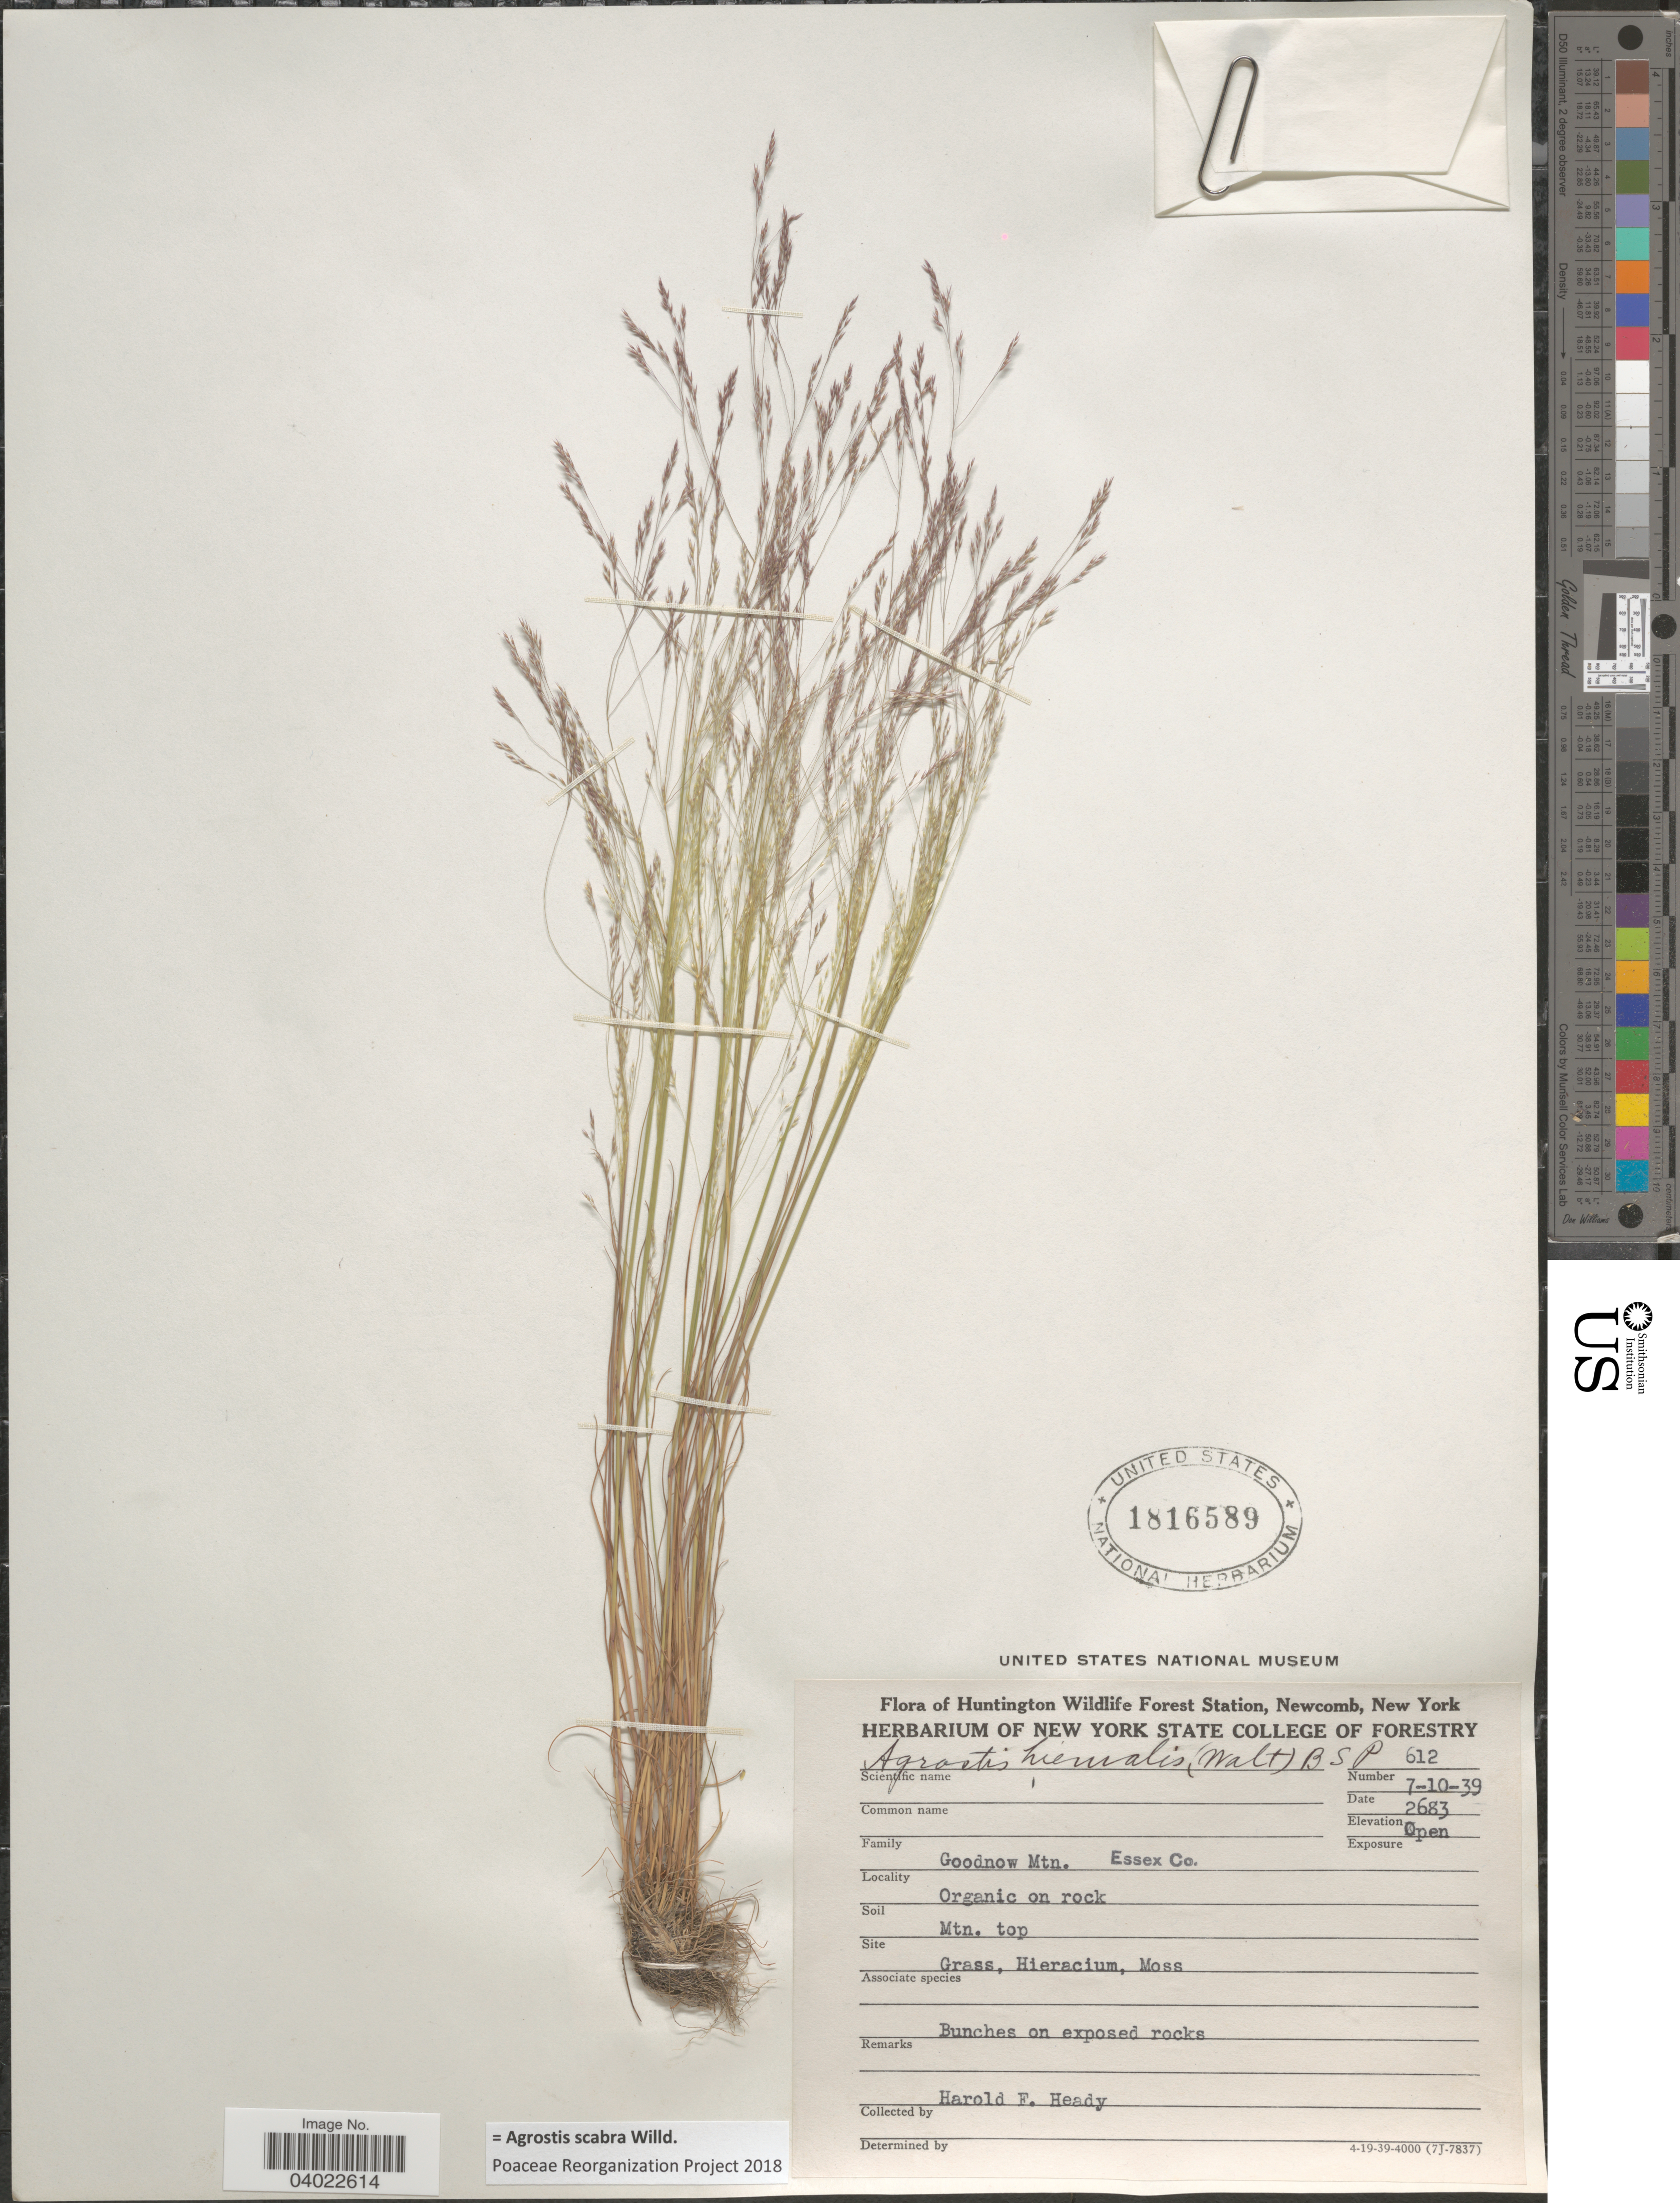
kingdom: Plantae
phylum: Tracheophyta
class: Liliopsida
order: Poales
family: Poaceae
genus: Agrostis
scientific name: Agrostis scabra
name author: Willd.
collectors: H. Heady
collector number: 612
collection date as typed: Transcribed d/m/y: 10/7/39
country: United States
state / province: New York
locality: Huntington Wildlife Forest Station, Newcomb. Goodnow Mtn. Essex Co. Mtn. top.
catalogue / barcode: US 1816589